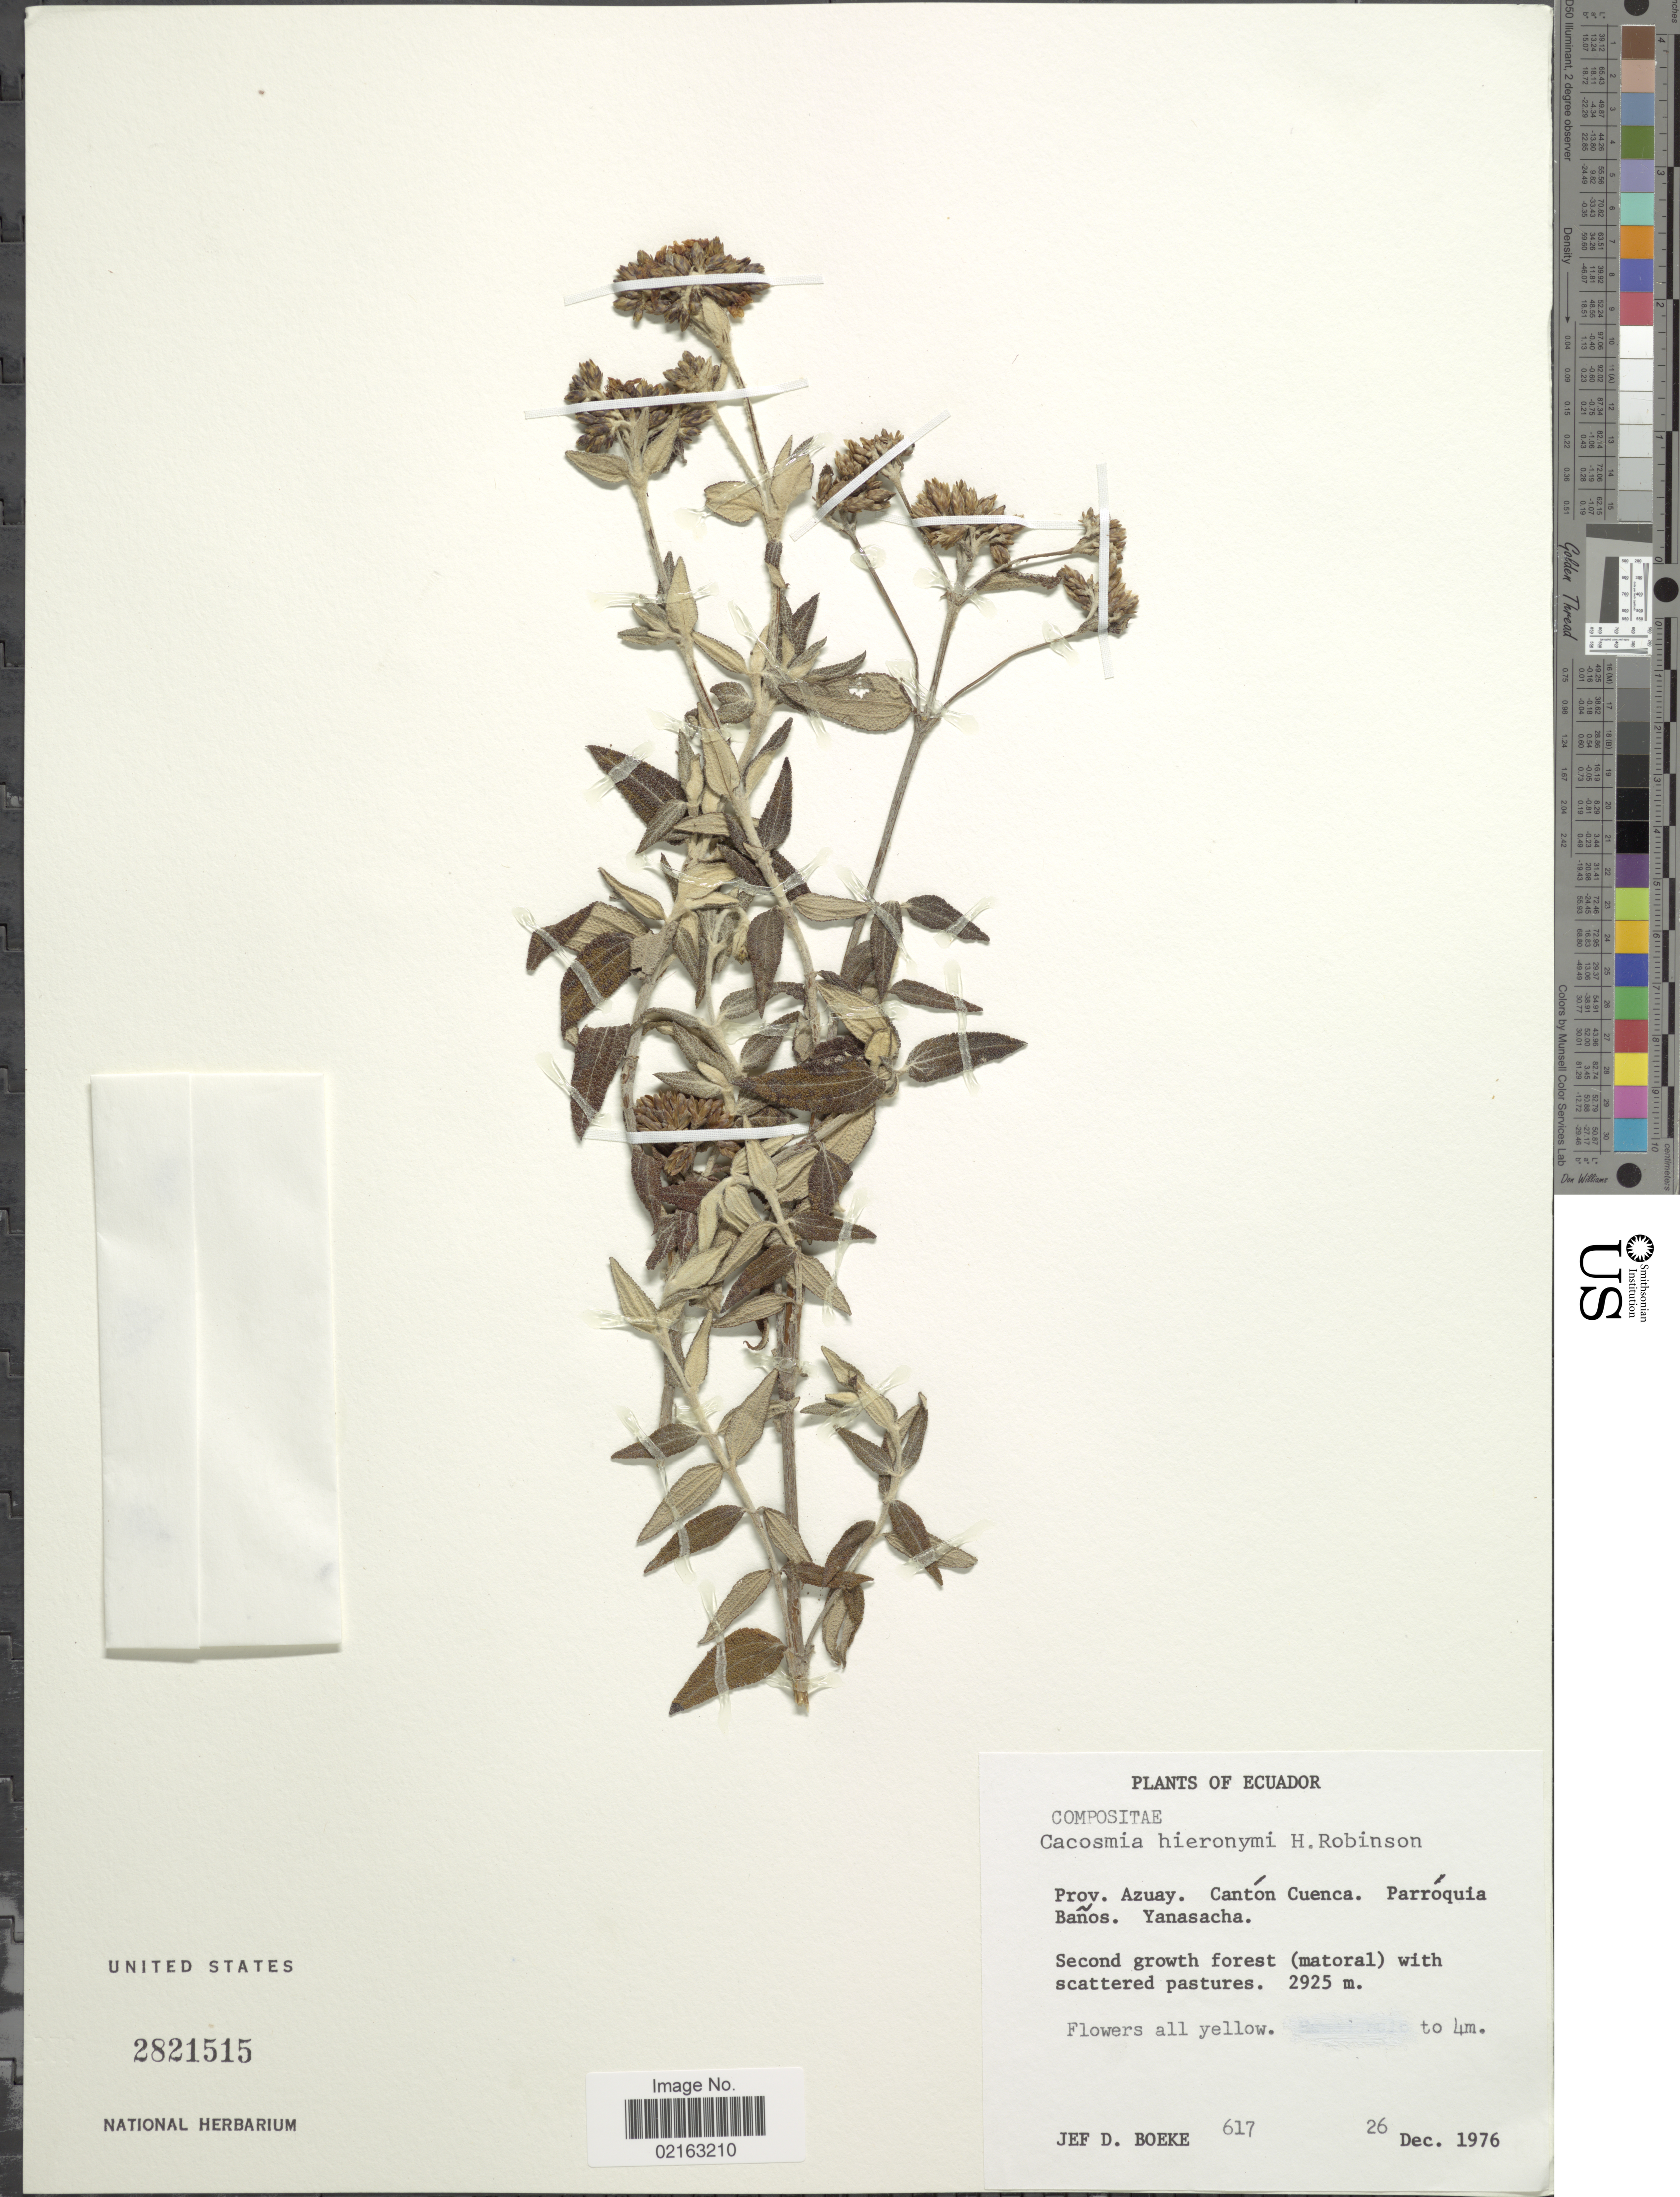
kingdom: Plantae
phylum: Tracheophyta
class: Magnoliopsida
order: Asterales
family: Asteraceae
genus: Cacosmia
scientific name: Cacosmia hieronymi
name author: H. Rob.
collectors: J. Boeke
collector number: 617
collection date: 1976-12-26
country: Ecuador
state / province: Azuay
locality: Prov. Azuay. Cantón Cuenca. Parróquia Baños. Yanasacha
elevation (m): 2925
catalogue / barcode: US 2821515